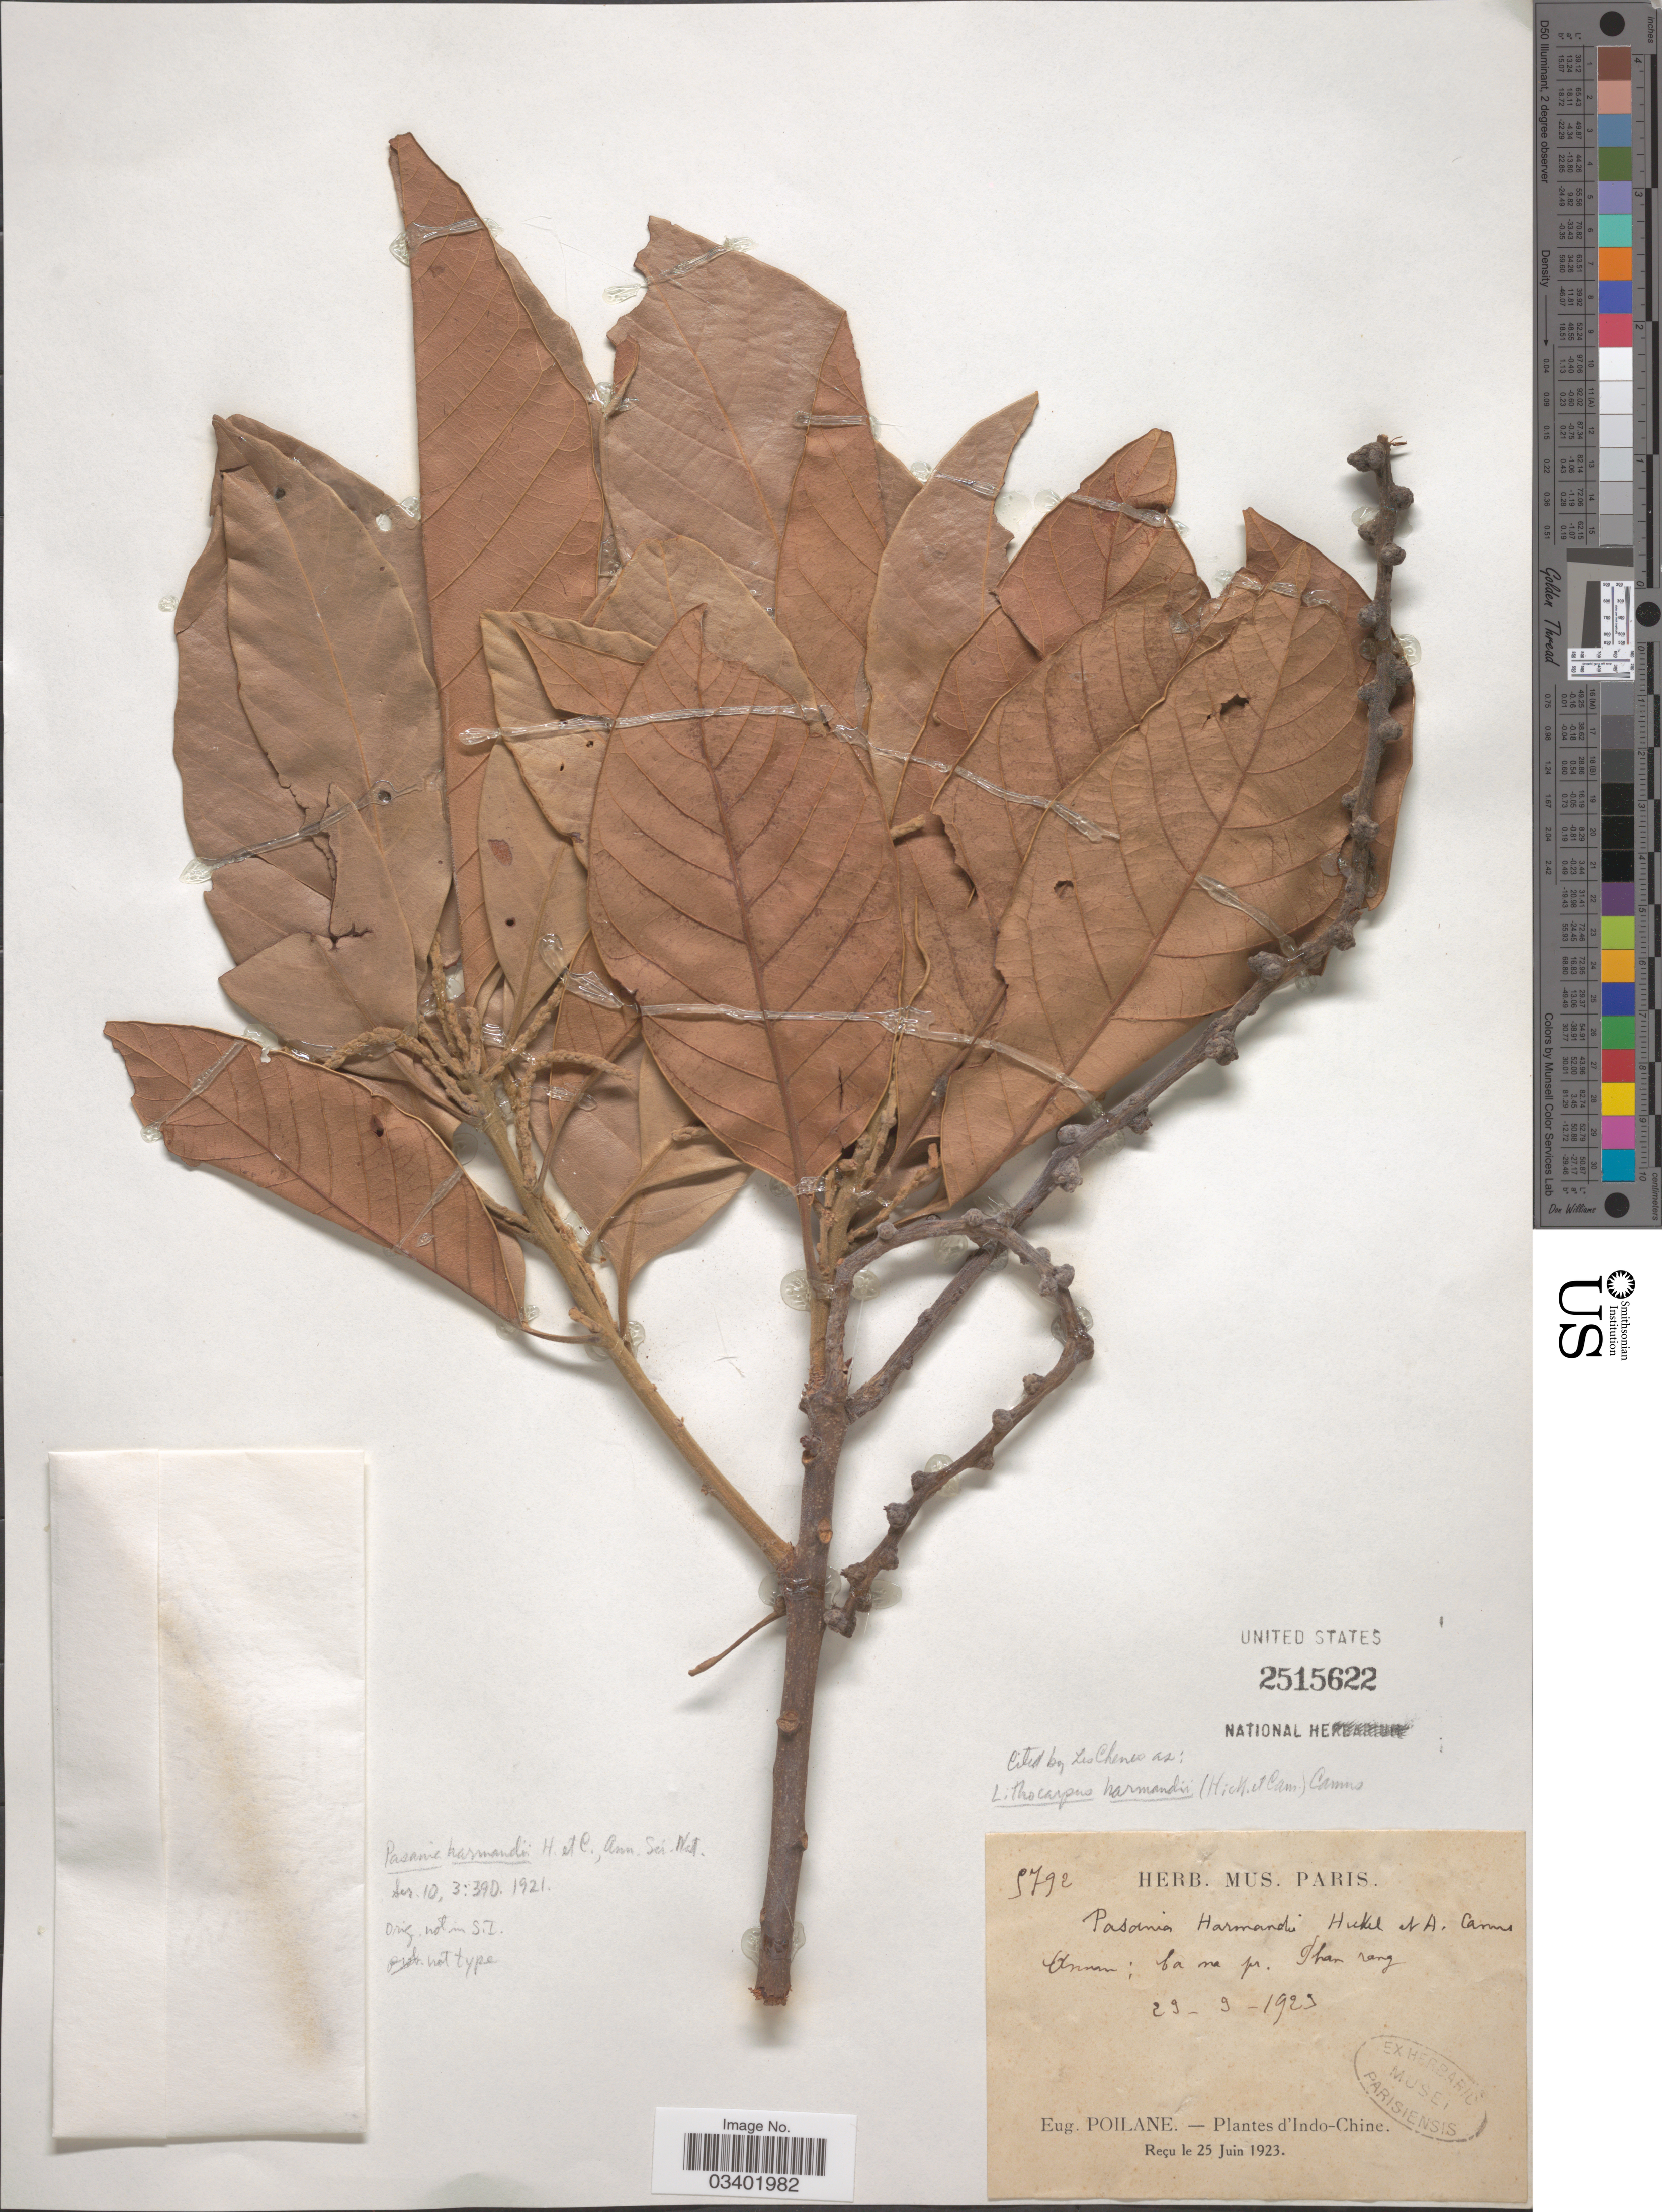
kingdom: Plantae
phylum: Tracheophyta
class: Magnoliopsida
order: Fagales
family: Fagaceae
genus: Lithocarpus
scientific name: Lithocarpus harmandii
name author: (Hickel & A. Camus) A. Camus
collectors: E. Poilane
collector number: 5792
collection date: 1921-09-29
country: Vietnam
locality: Indo-Chine. Annam: ba na pr. Phan rang.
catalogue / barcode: US 2515622